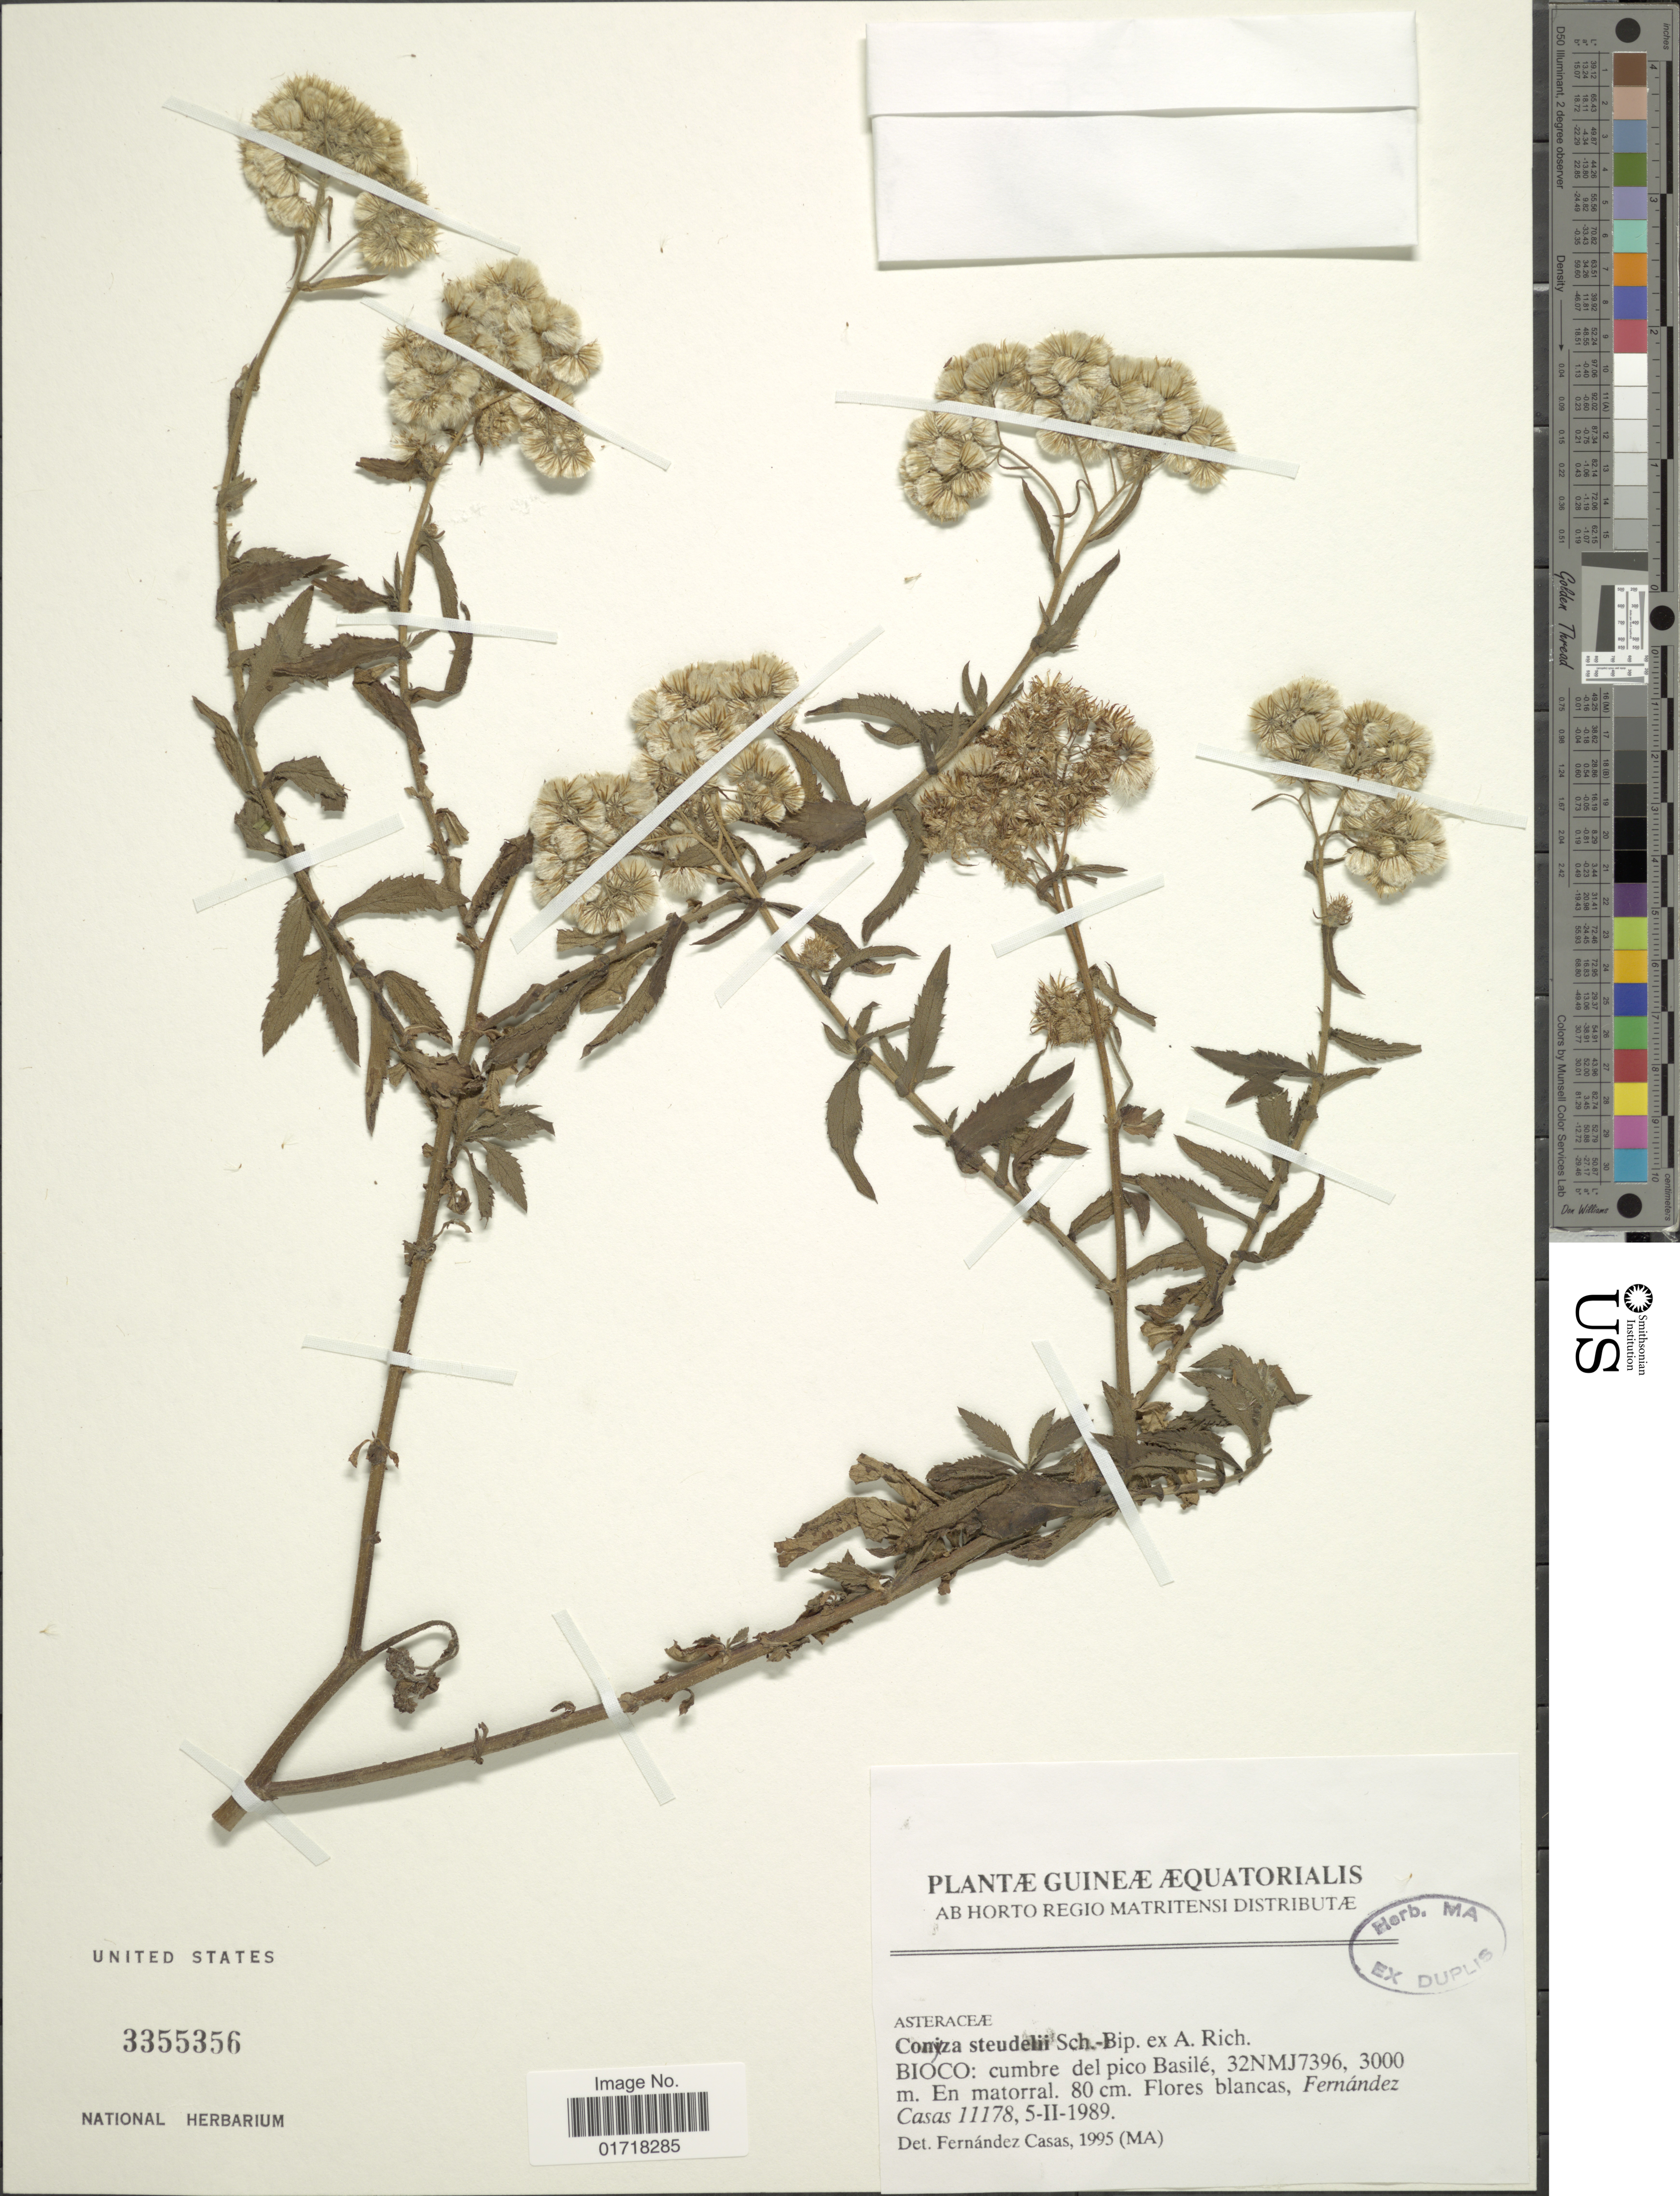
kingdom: Plantae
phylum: Tracheophyta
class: Magnoliopsida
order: Asterales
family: Asteraceae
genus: Conyza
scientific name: Conyza steudelii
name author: Sch. Bip. ex A. Rich.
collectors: F. Casas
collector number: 11178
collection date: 1989-02-05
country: Equatorial Guinea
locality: Bioco: cumbre del pico Basile, 32NMJ7396, En matorral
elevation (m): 3000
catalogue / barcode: US 3355356